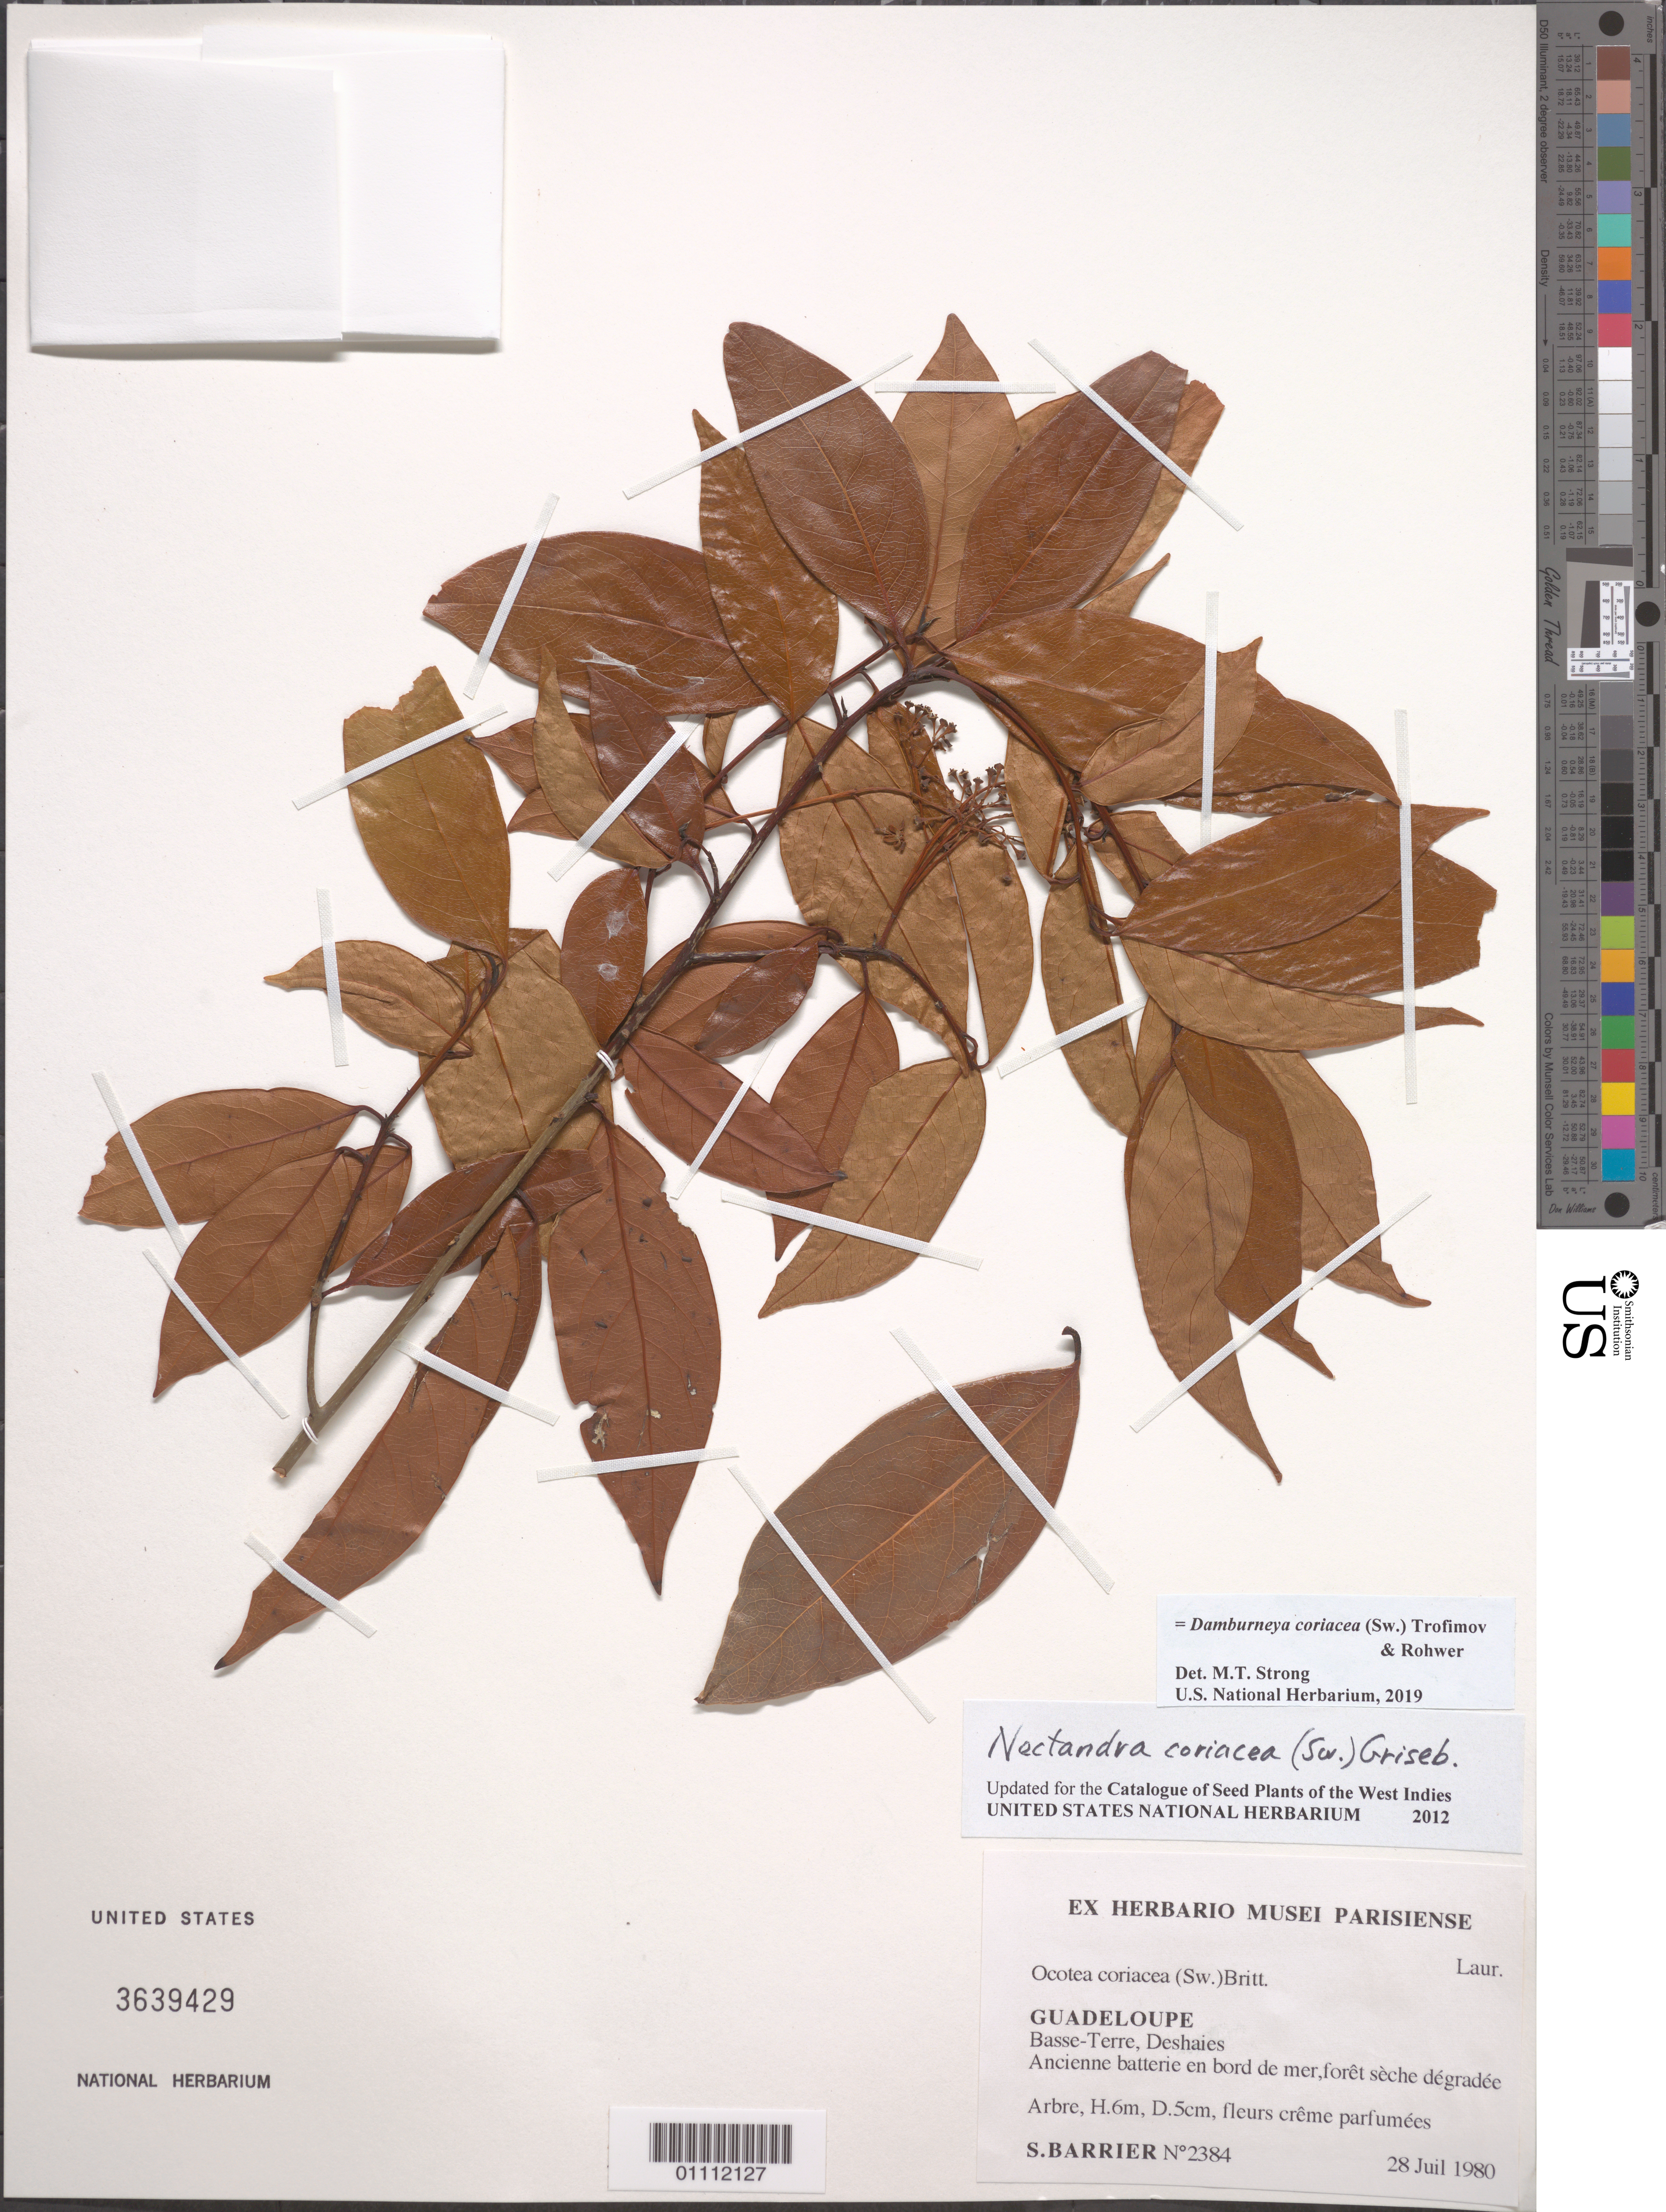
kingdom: Plantae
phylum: Tracheophyta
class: Magnoliopsida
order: Laurales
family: Lauraceae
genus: Damburneya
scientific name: Damburneya coriacea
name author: (Sw.) Trofimov & Rohwer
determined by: Strong, M. T., (US), Smithsonian Institution - National Museum of Natural History (UNITED STATES)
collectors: S. Barrier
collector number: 2384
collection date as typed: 28 Jul 1980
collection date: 1980-07-28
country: Guadeloupe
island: Basse Terre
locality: Deshaies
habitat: Ancienne batterie en bord de mer, forêt sèche dégradée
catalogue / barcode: US 3639429